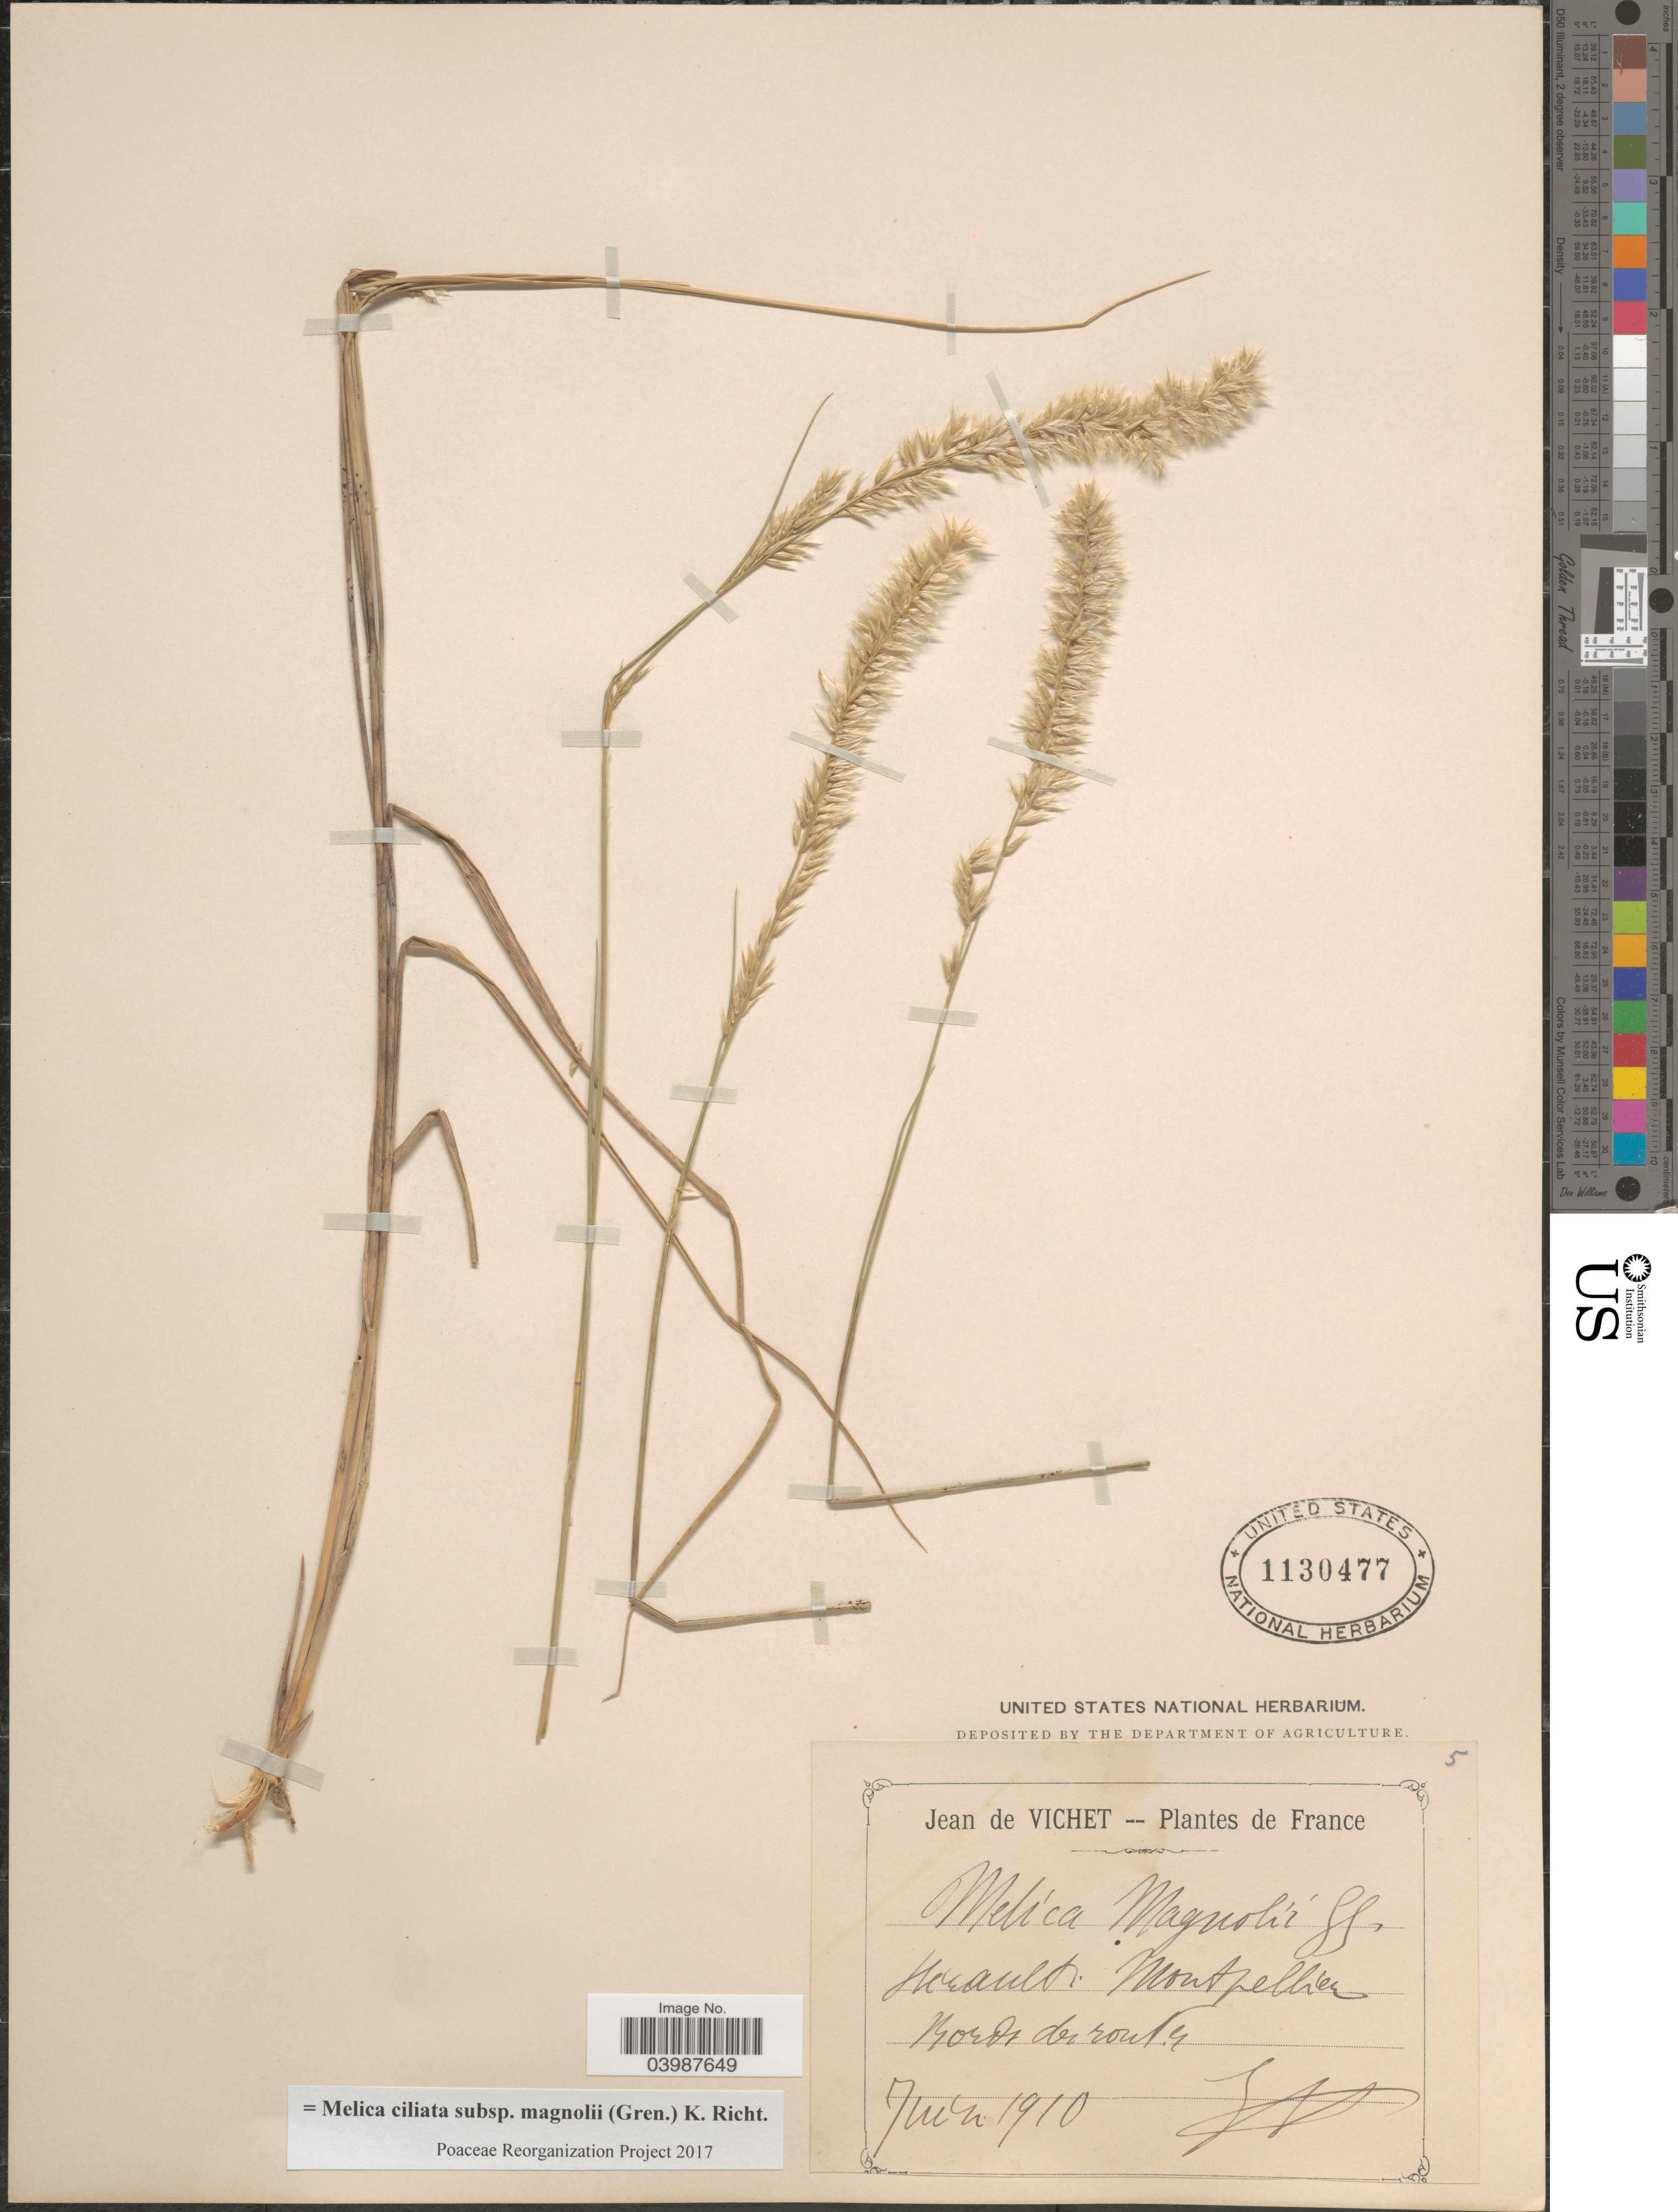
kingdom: Plantae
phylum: Tracheophyta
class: Liliopsida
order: Poales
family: Poaceae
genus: Melica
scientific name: Melica ciliata subsp. magnolii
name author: K. Richt.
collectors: J. de Vichet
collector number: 5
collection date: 1910-06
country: France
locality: Herault. Montpellier. Bords des routes.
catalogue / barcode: US 1130477